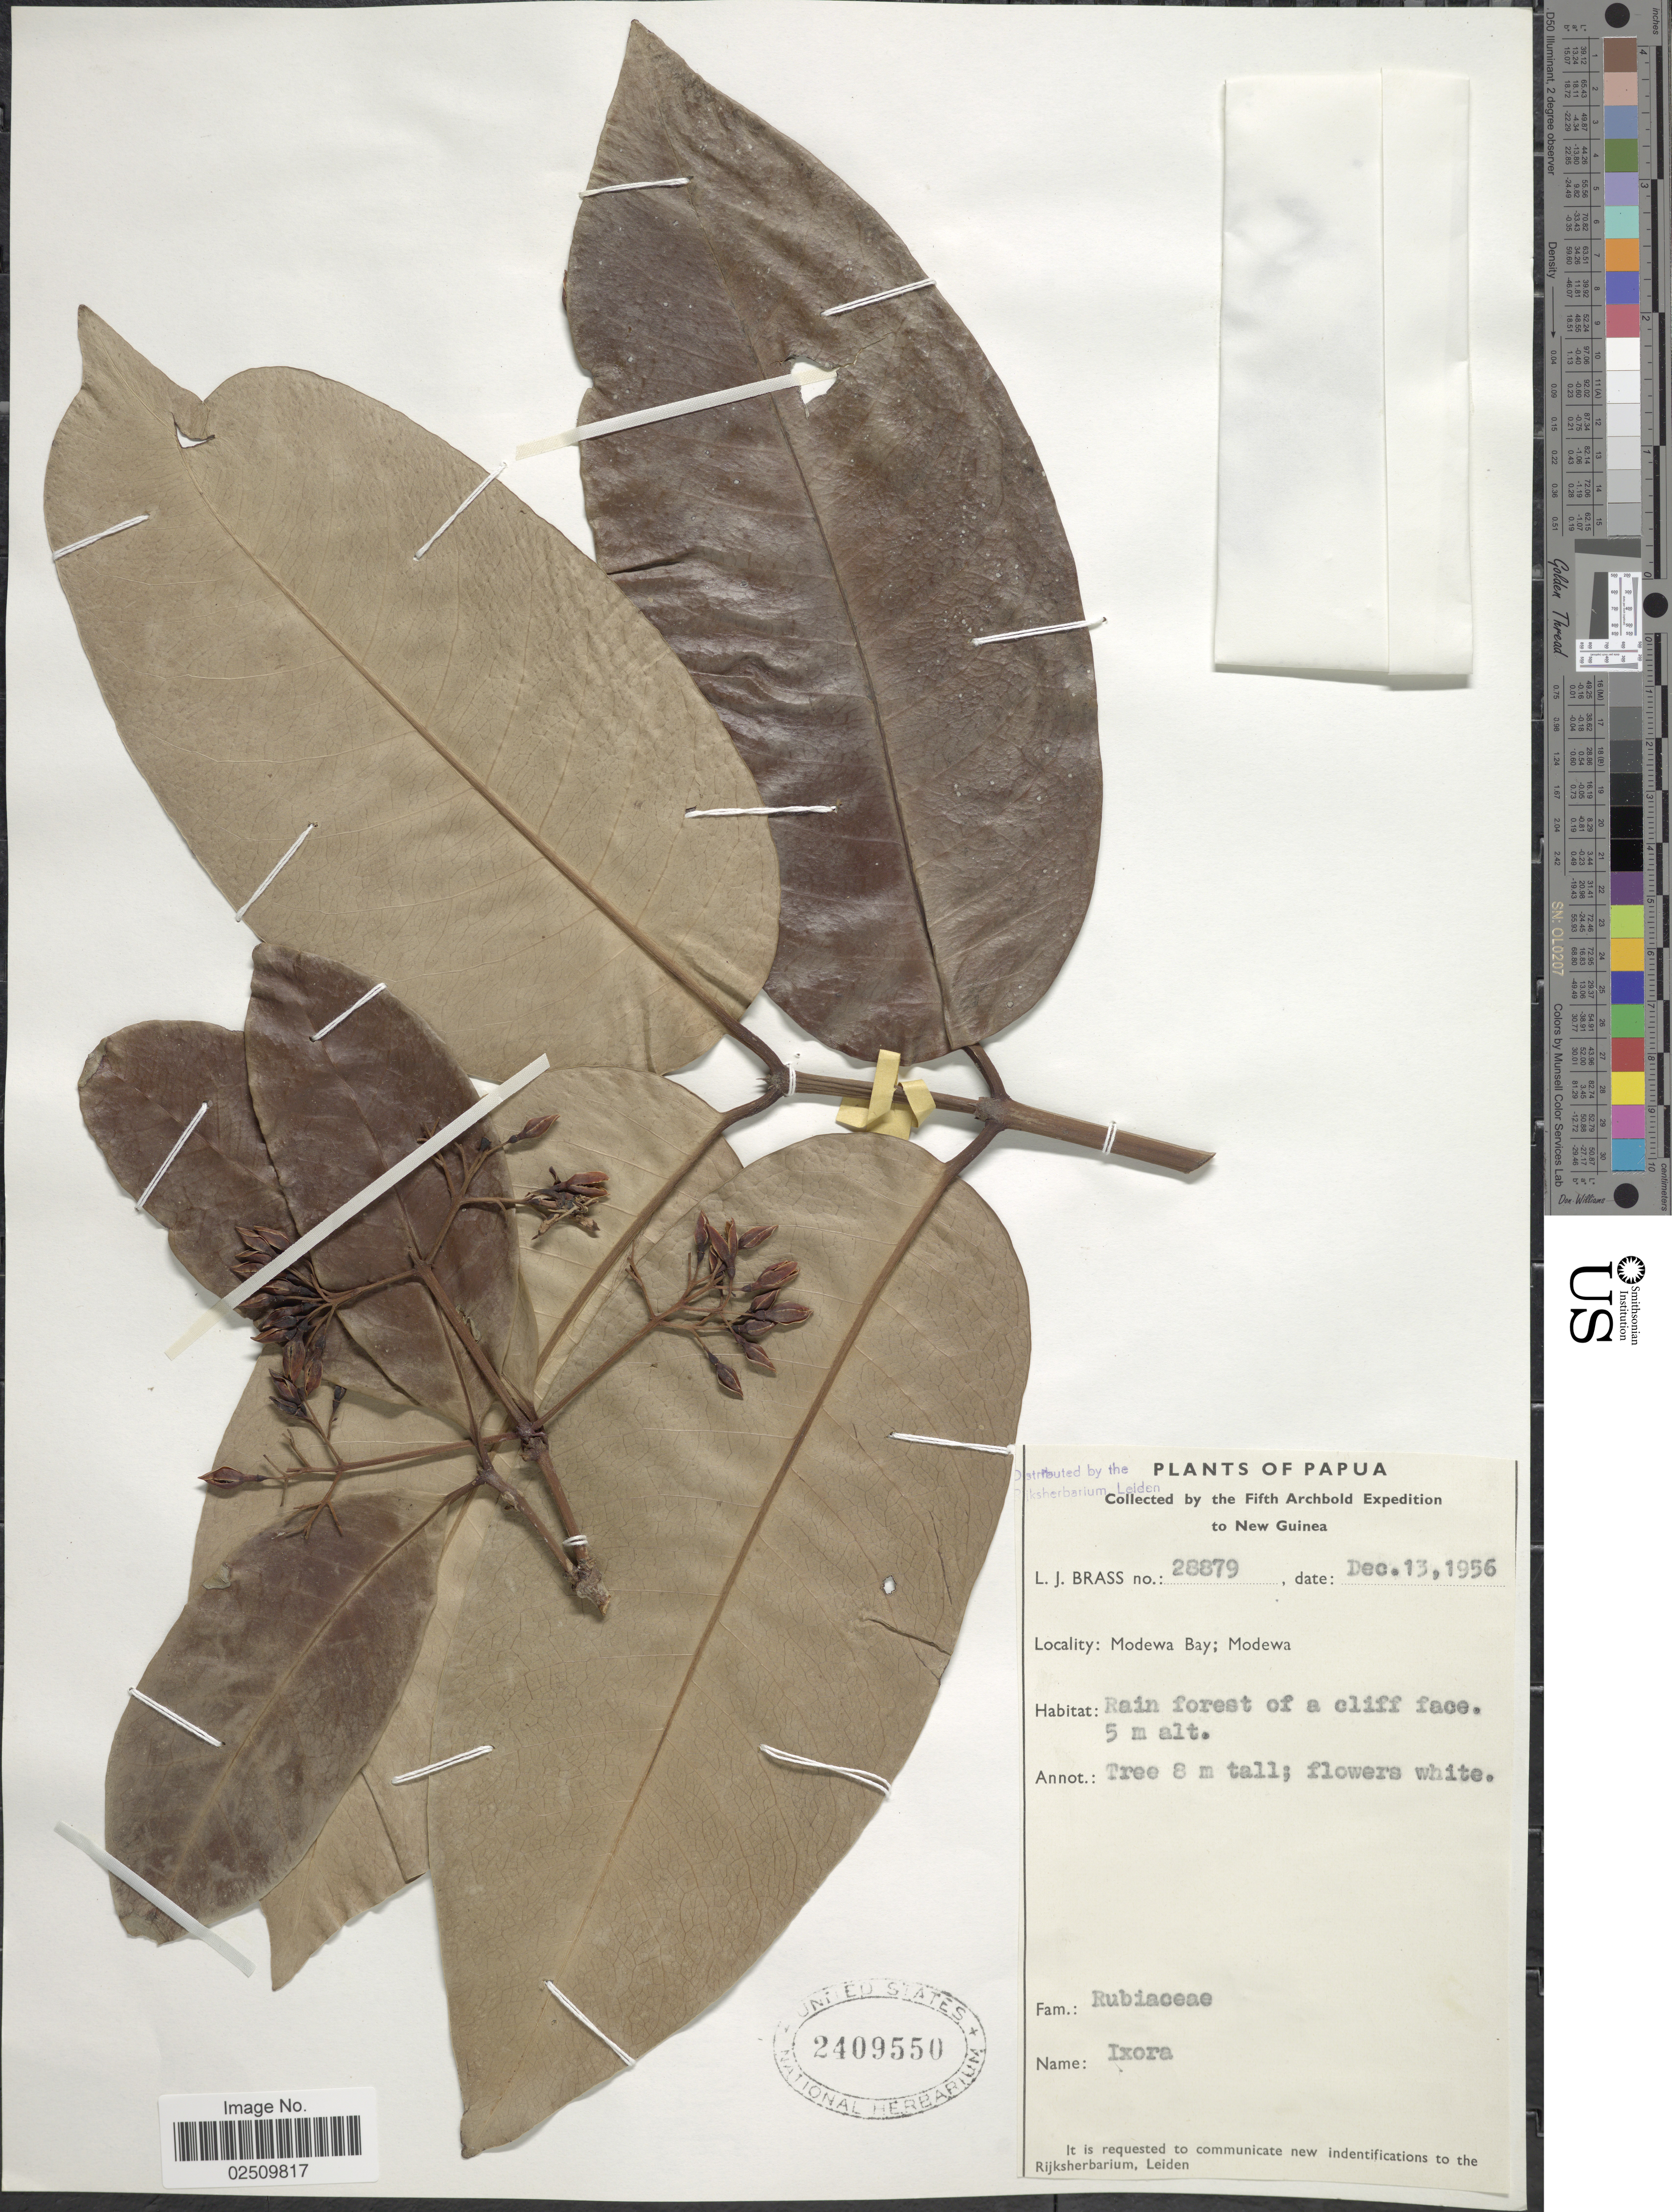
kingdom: Plantae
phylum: Tracheophyta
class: Magnoliopsida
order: Gentianales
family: Rubiaceae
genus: Ixora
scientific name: Ixora sp.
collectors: L. J. Brass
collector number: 28879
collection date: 1956-12-13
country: Papua New Guinea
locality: Papua, New Guinea. Modewa Bay; Modewa.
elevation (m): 5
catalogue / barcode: US 2409550